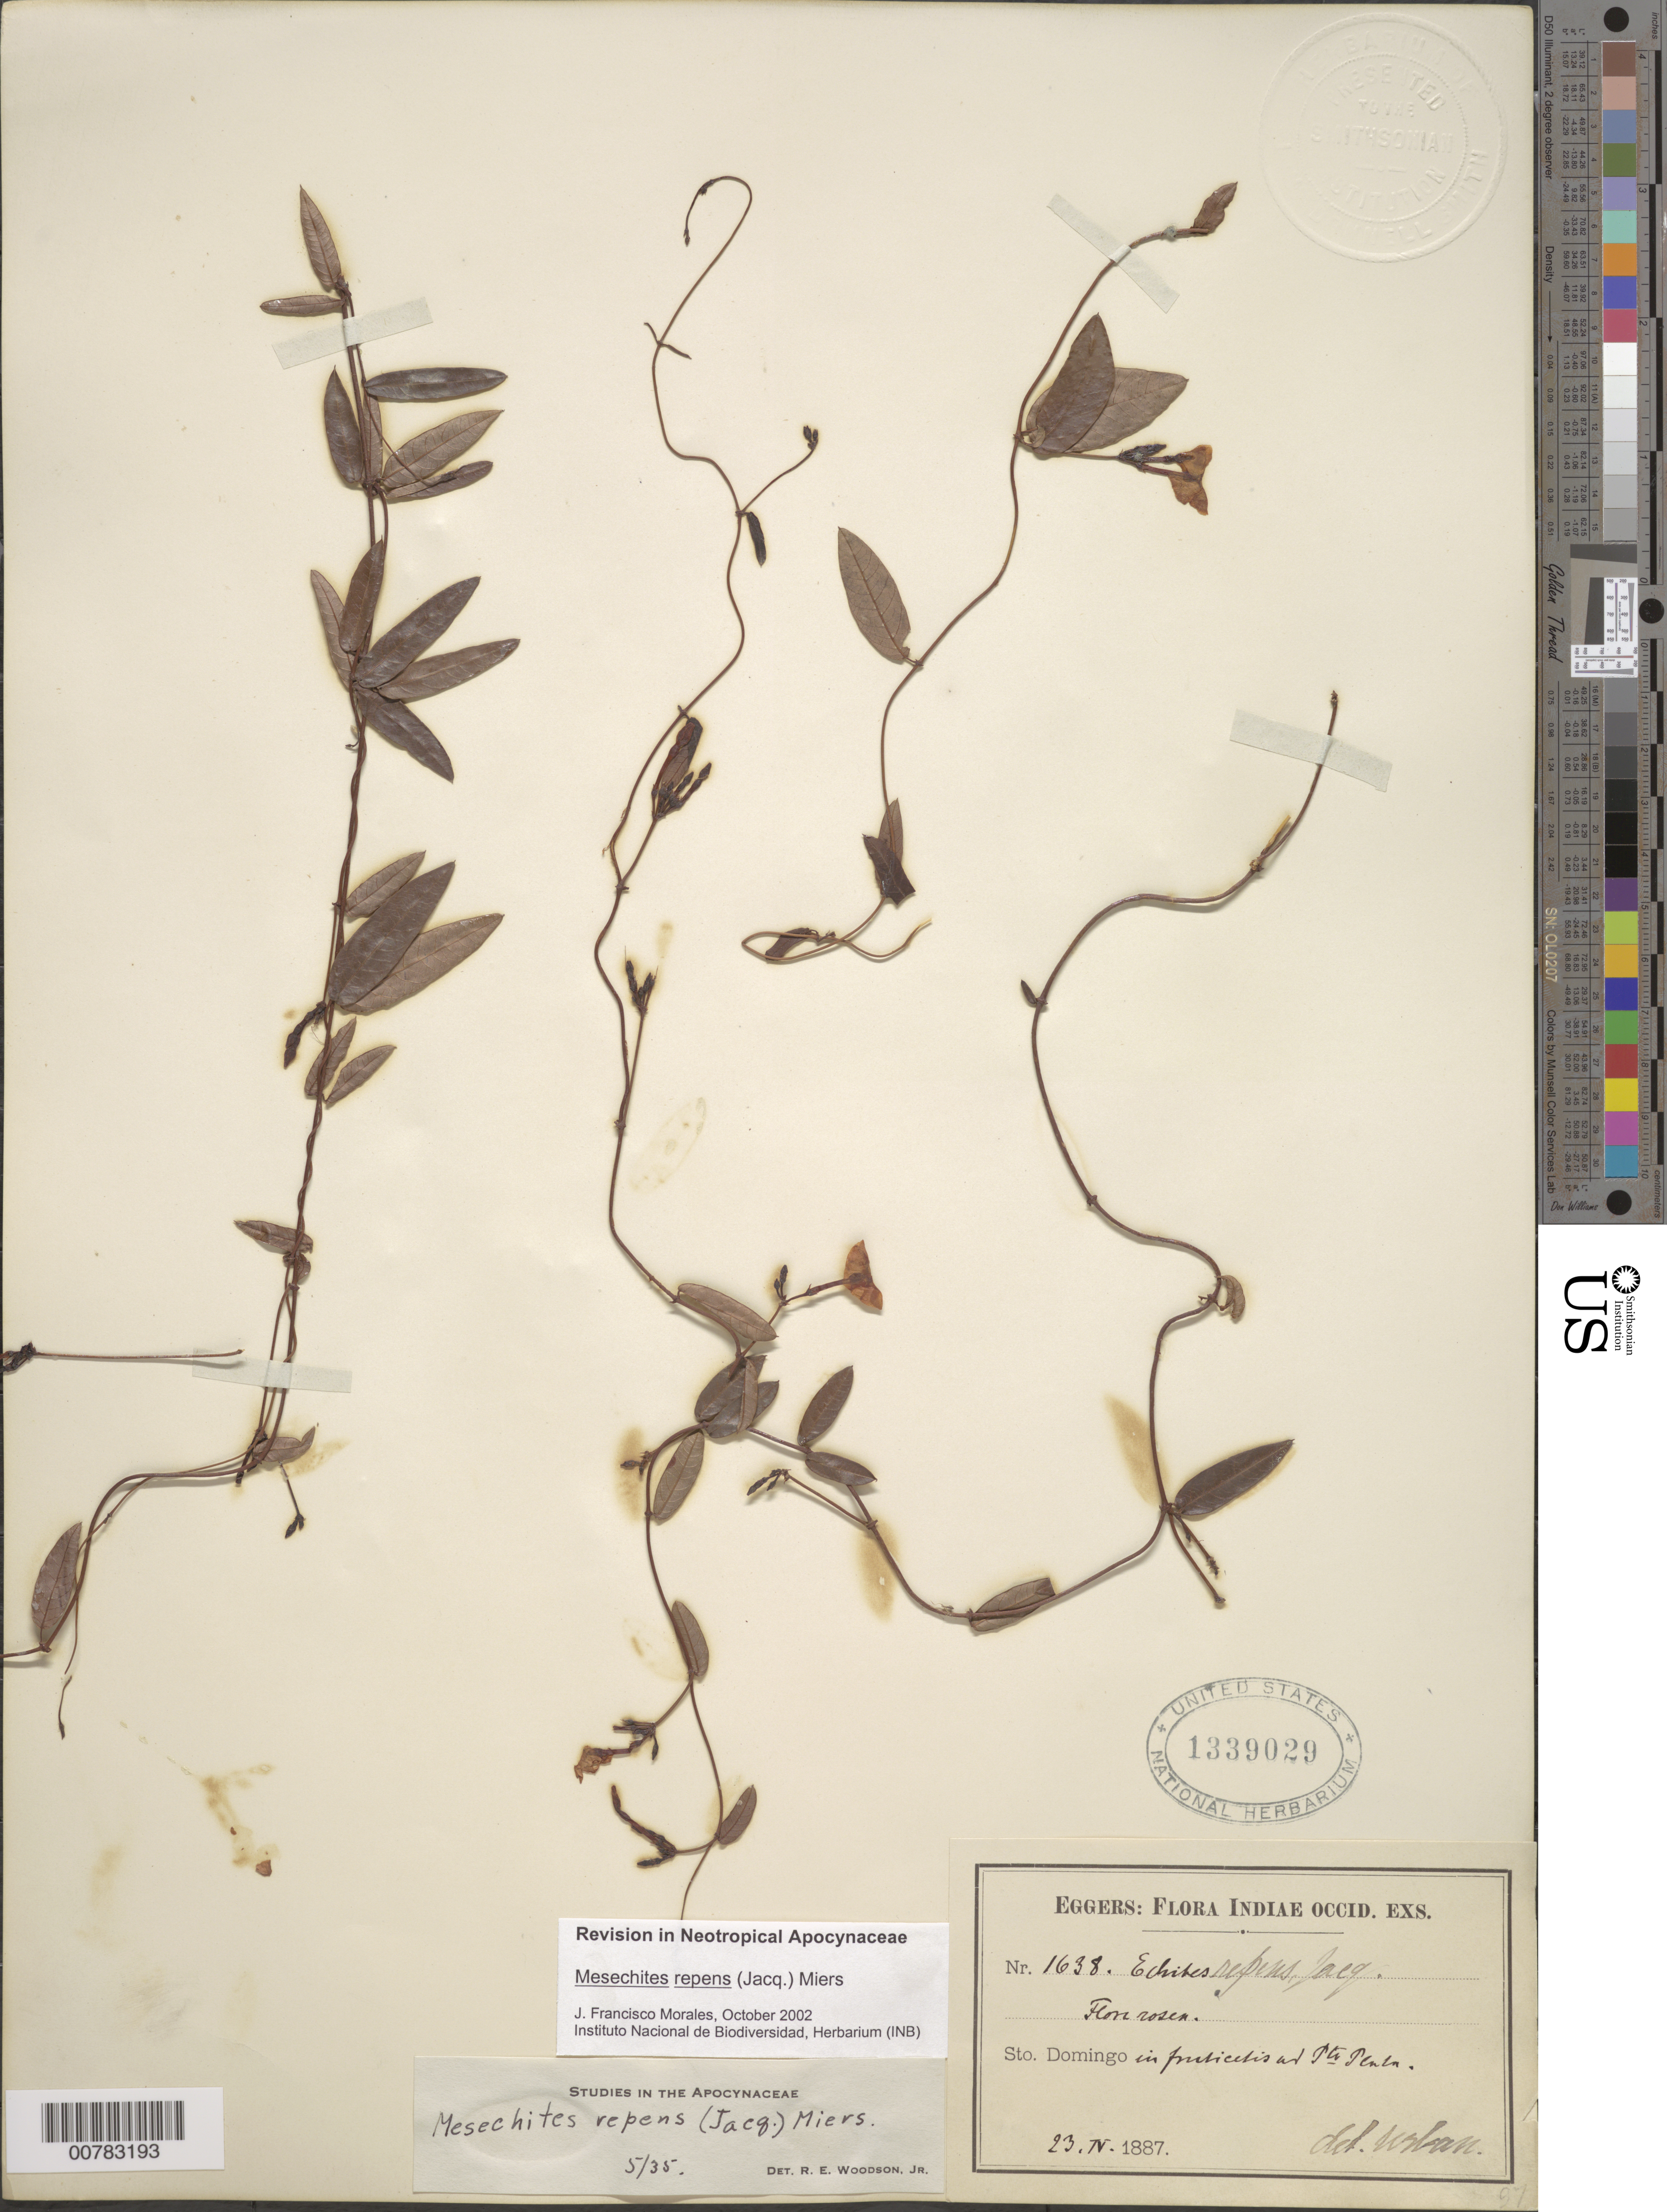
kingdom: Plantae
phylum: Tracheophyta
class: Magnoliopsida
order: Gentianales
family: Apocynaceae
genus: Mesechites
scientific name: Mesechites repens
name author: (Jacq.) Miers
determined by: Morales, J. F.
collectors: H. F. A. von Eggers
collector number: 1638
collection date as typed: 23 Apr 1887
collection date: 1887-04-23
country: Dominican Republic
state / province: Puerto Plata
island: Hispaniola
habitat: In fruticetis.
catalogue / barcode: US 1339029